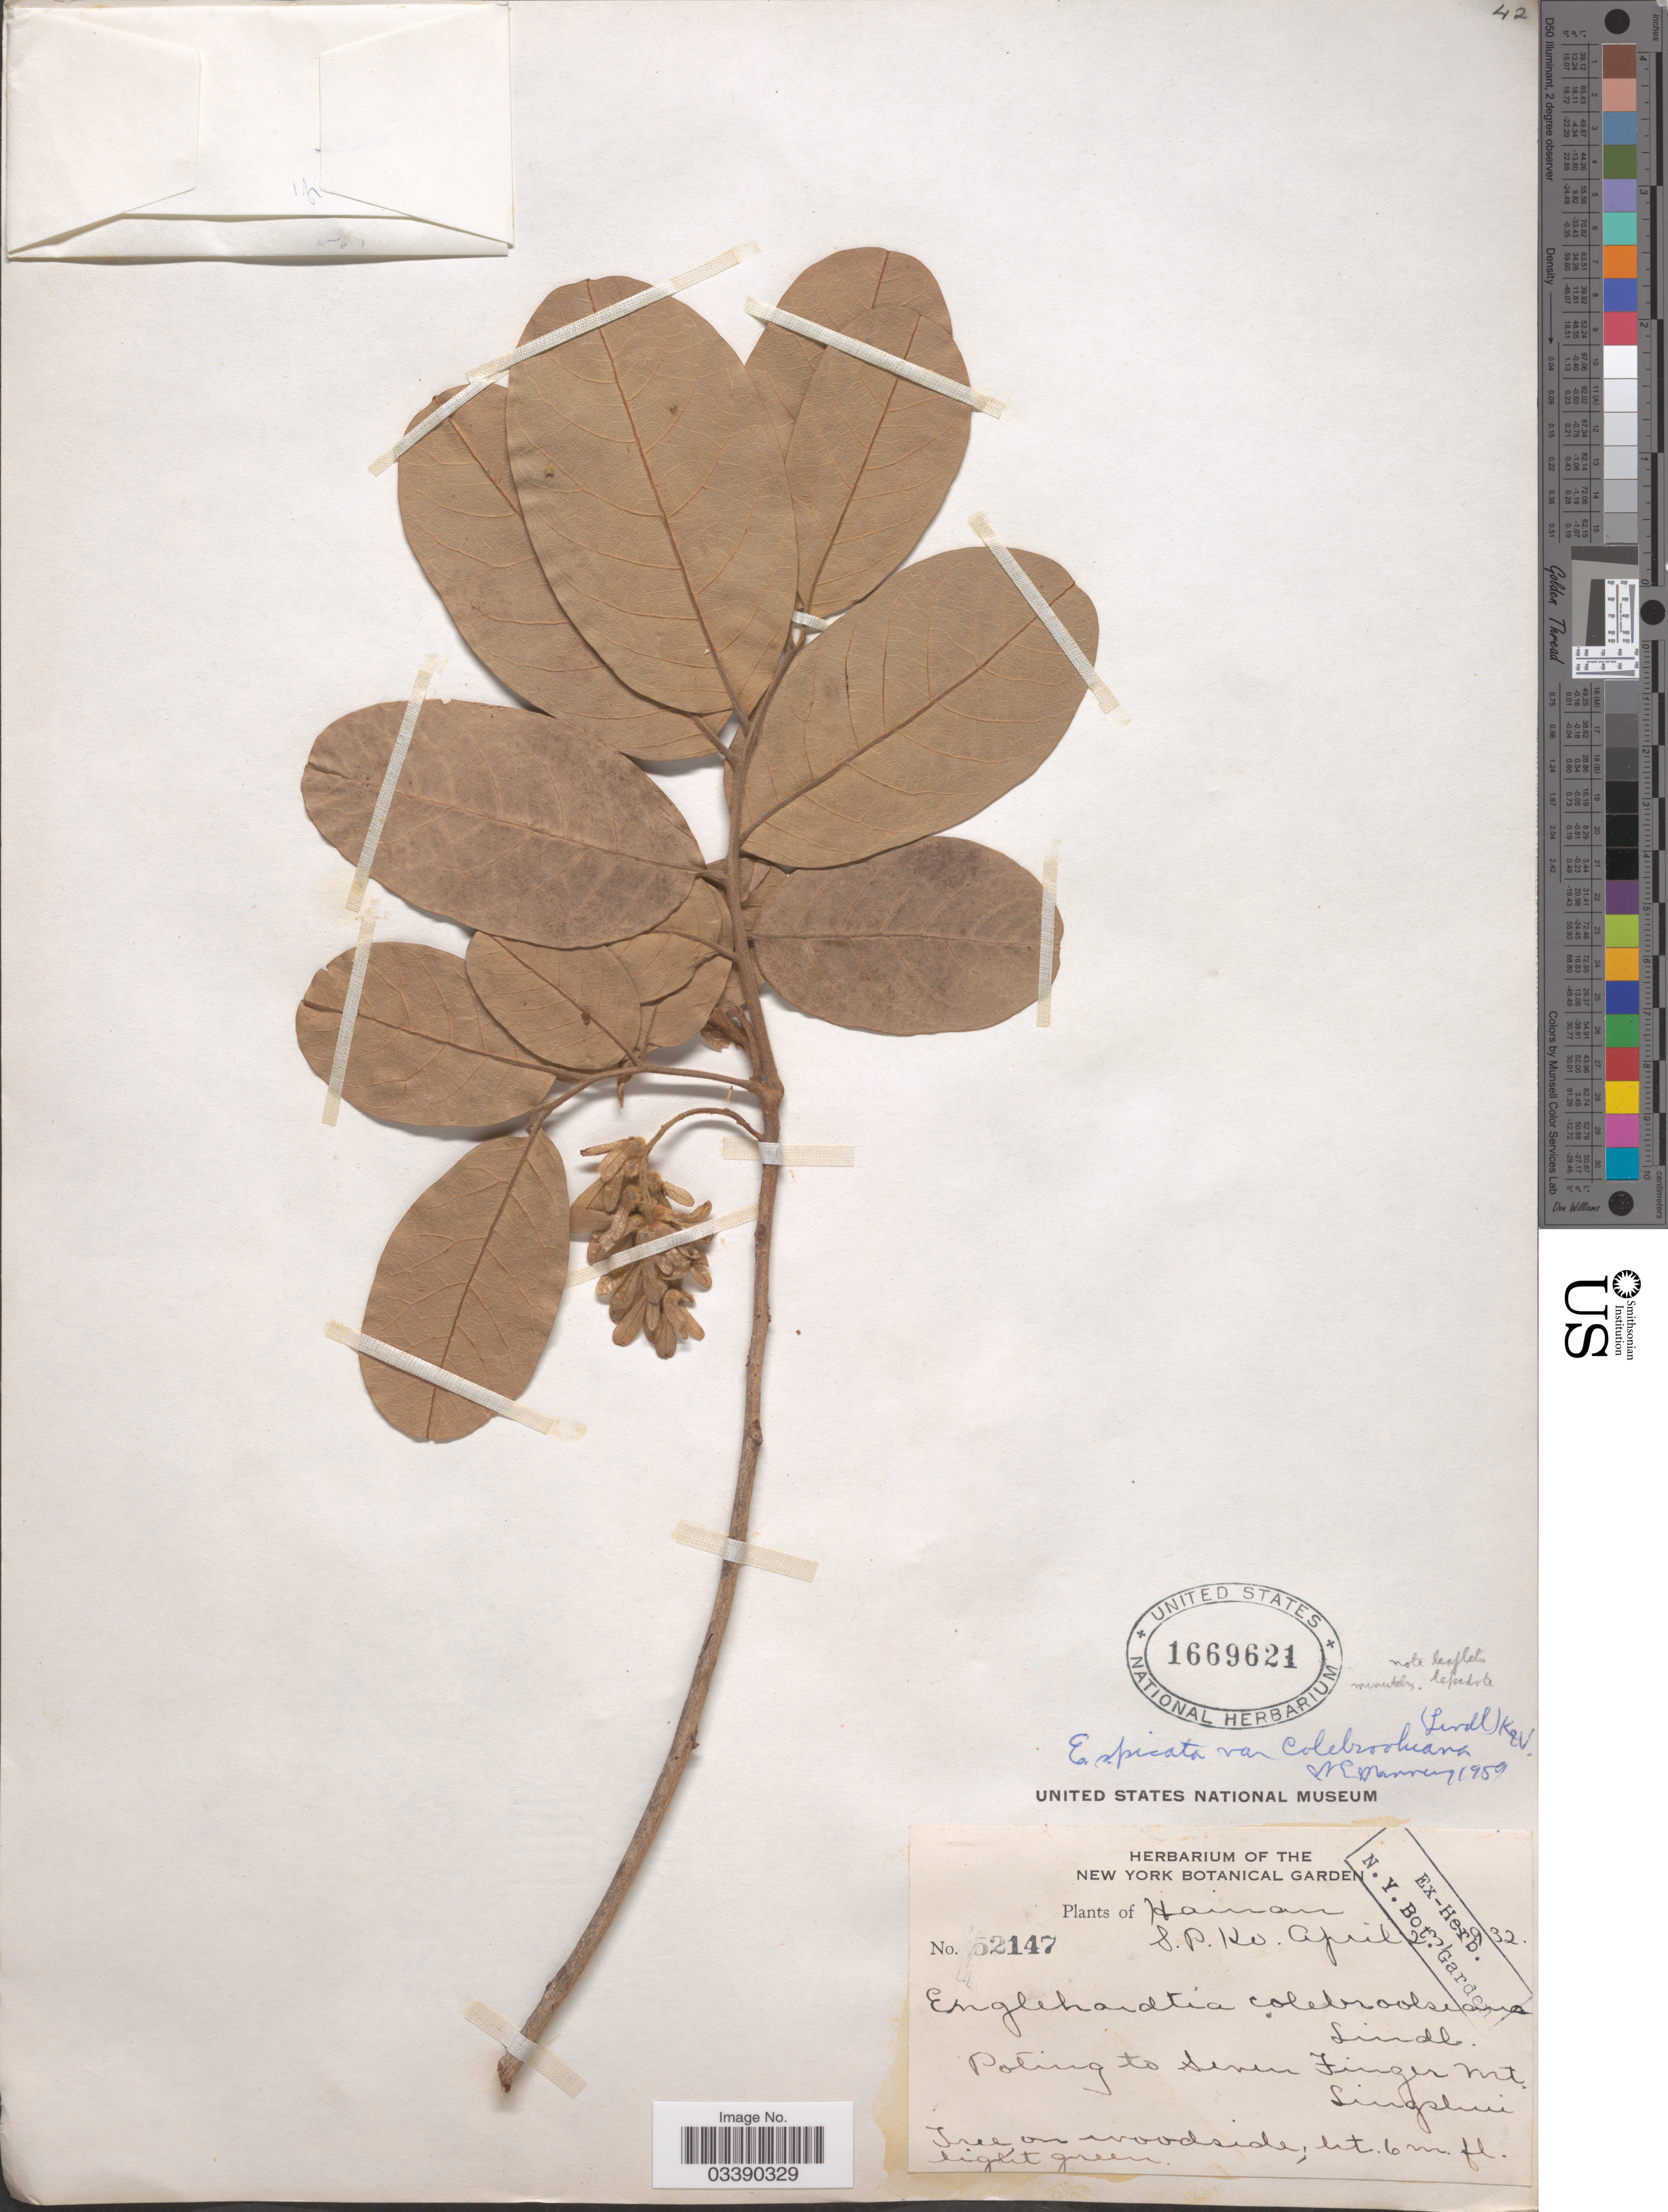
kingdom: Plantae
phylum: Tracheophyta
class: Magnoliopsida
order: Fagales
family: Juglandaceae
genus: Engelhardia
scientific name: Engelhardia spicata var. colebrookeana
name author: (Lindl.) Koord. & Valeton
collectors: S. P. Ko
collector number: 52147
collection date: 1932-04-23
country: China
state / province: Hainan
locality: Poting to Seven Finger Mt. Lingshui.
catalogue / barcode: US 1669621